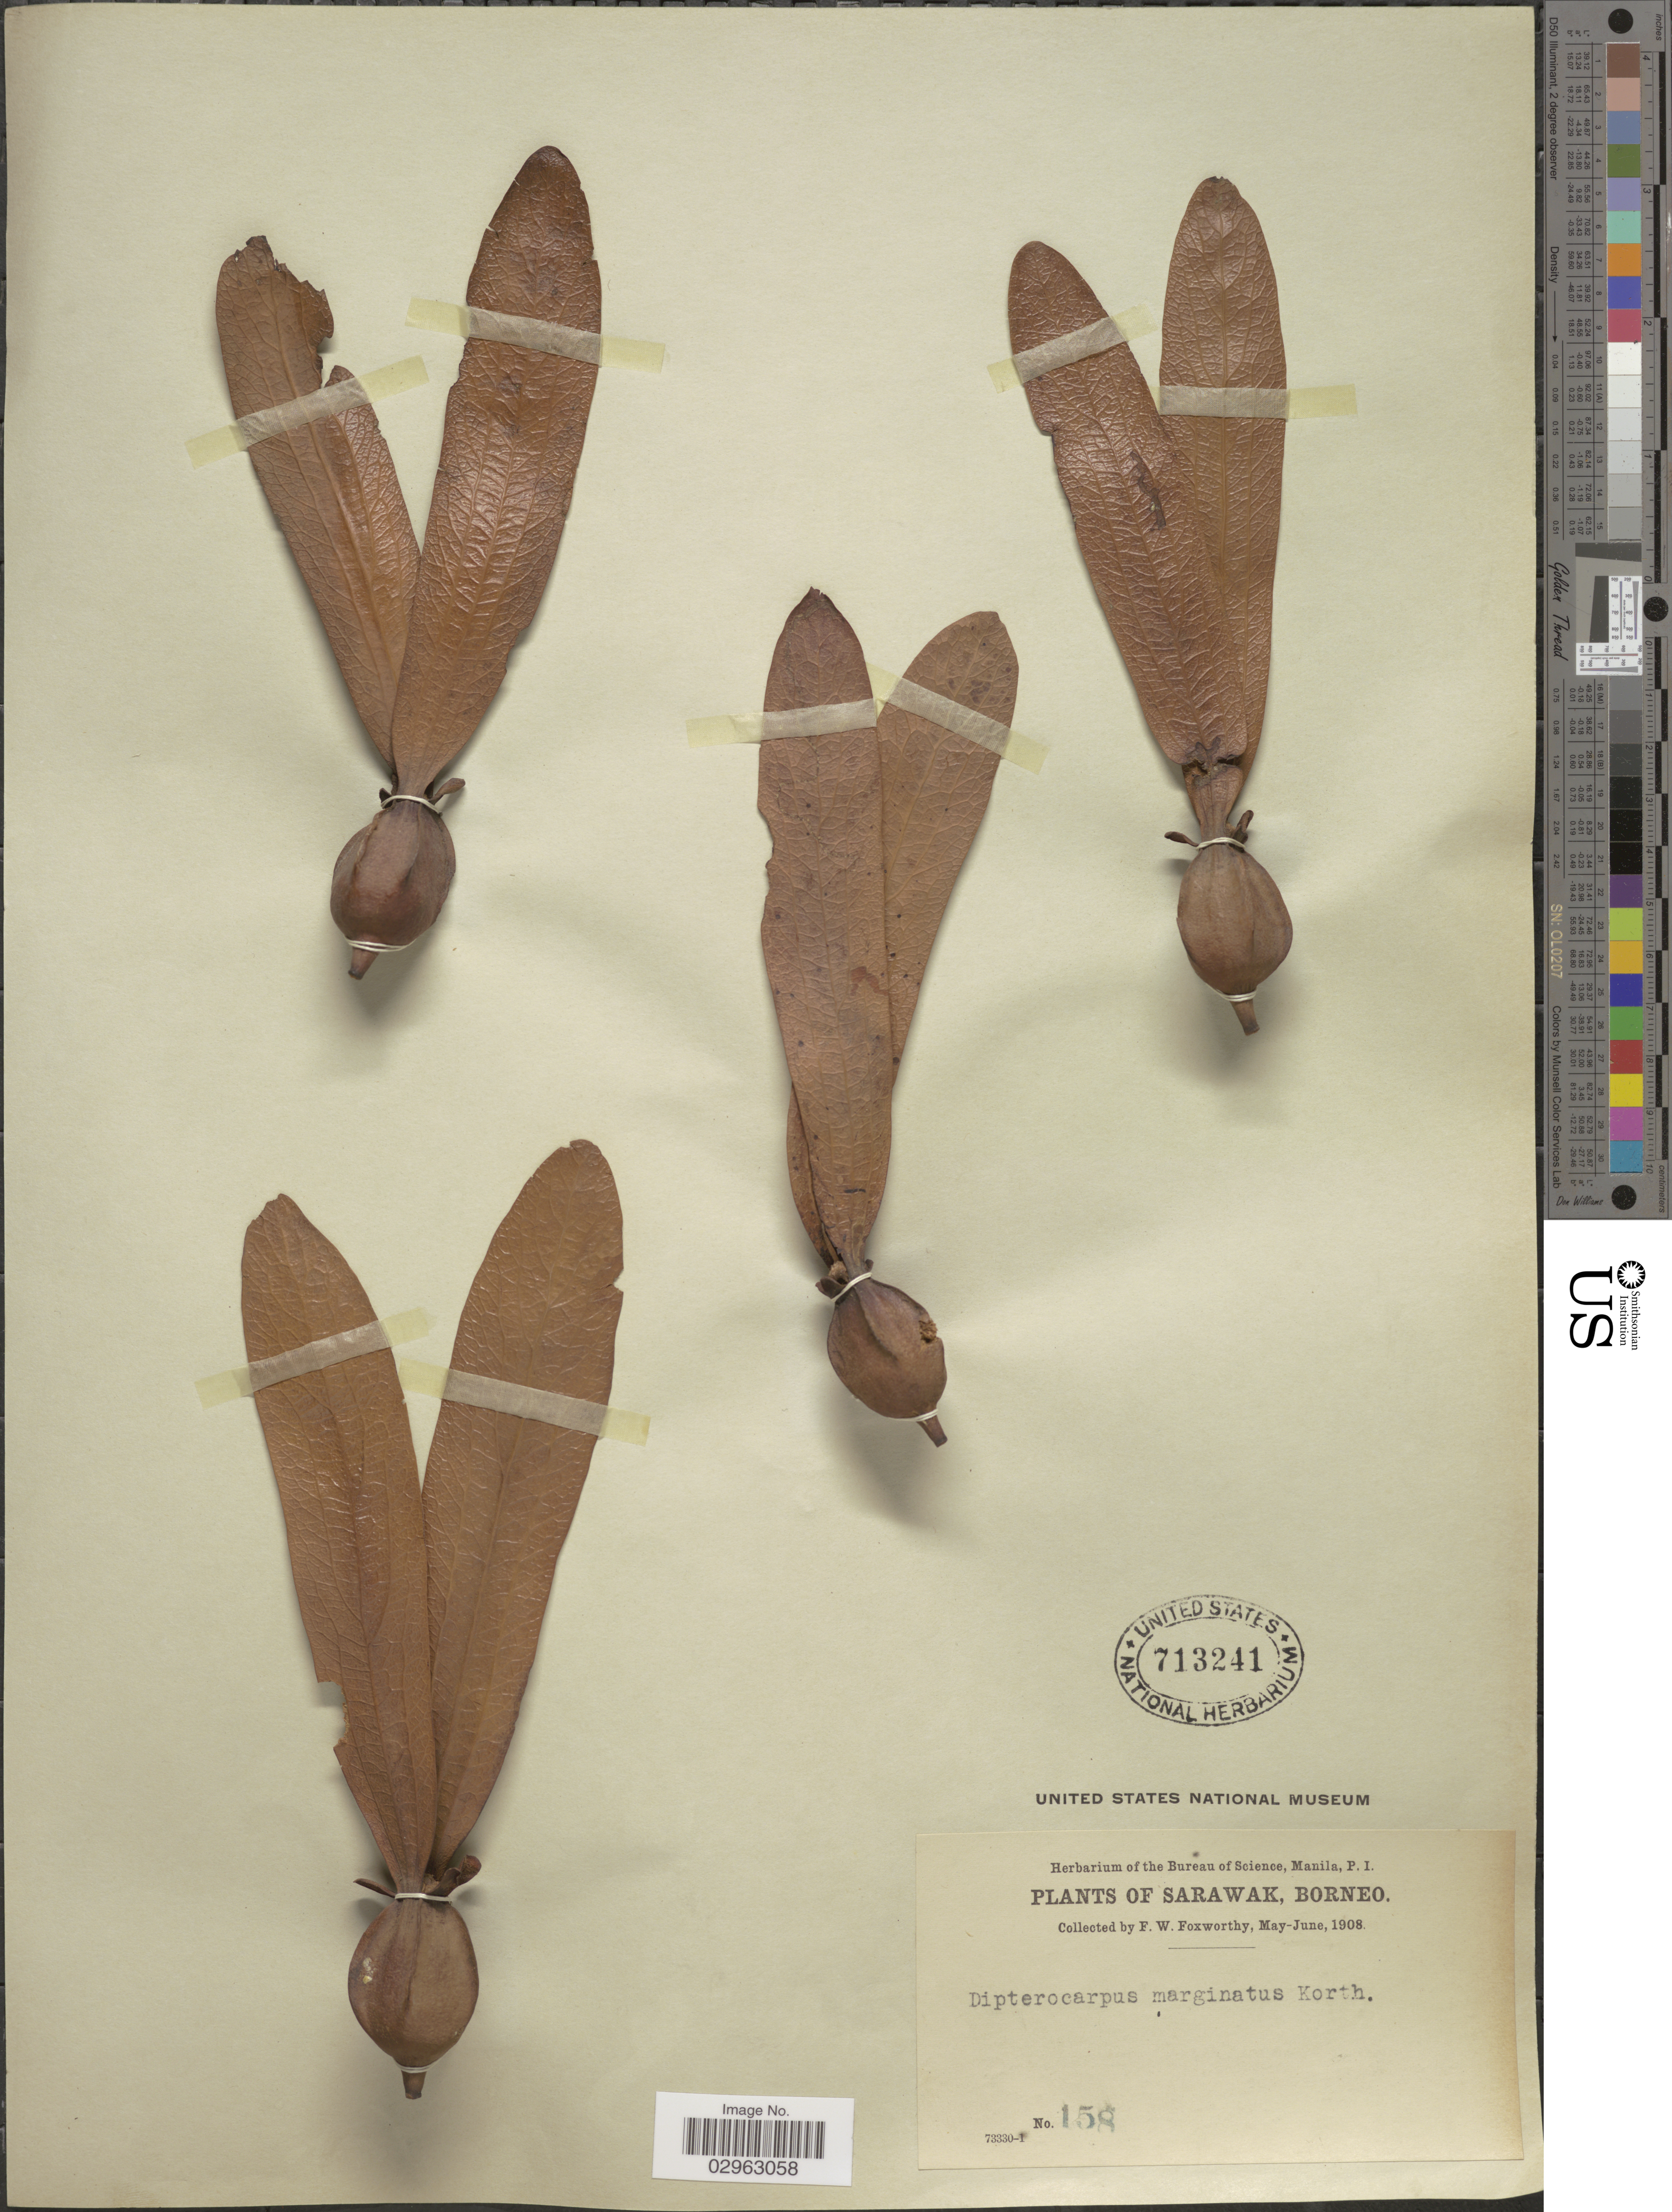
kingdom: Plantae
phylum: Tracheophyta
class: Magnoliopsida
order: Malvales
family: Dipterocarpaceae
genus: Dipterocarpus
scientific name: Dipterocarpus marginatus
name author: Korth.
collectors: F. W. Foxworthy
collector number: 158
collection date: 1908-05/1908-06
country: Malaysia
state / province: Sarawak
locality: Borneo.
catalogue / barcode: US 713241